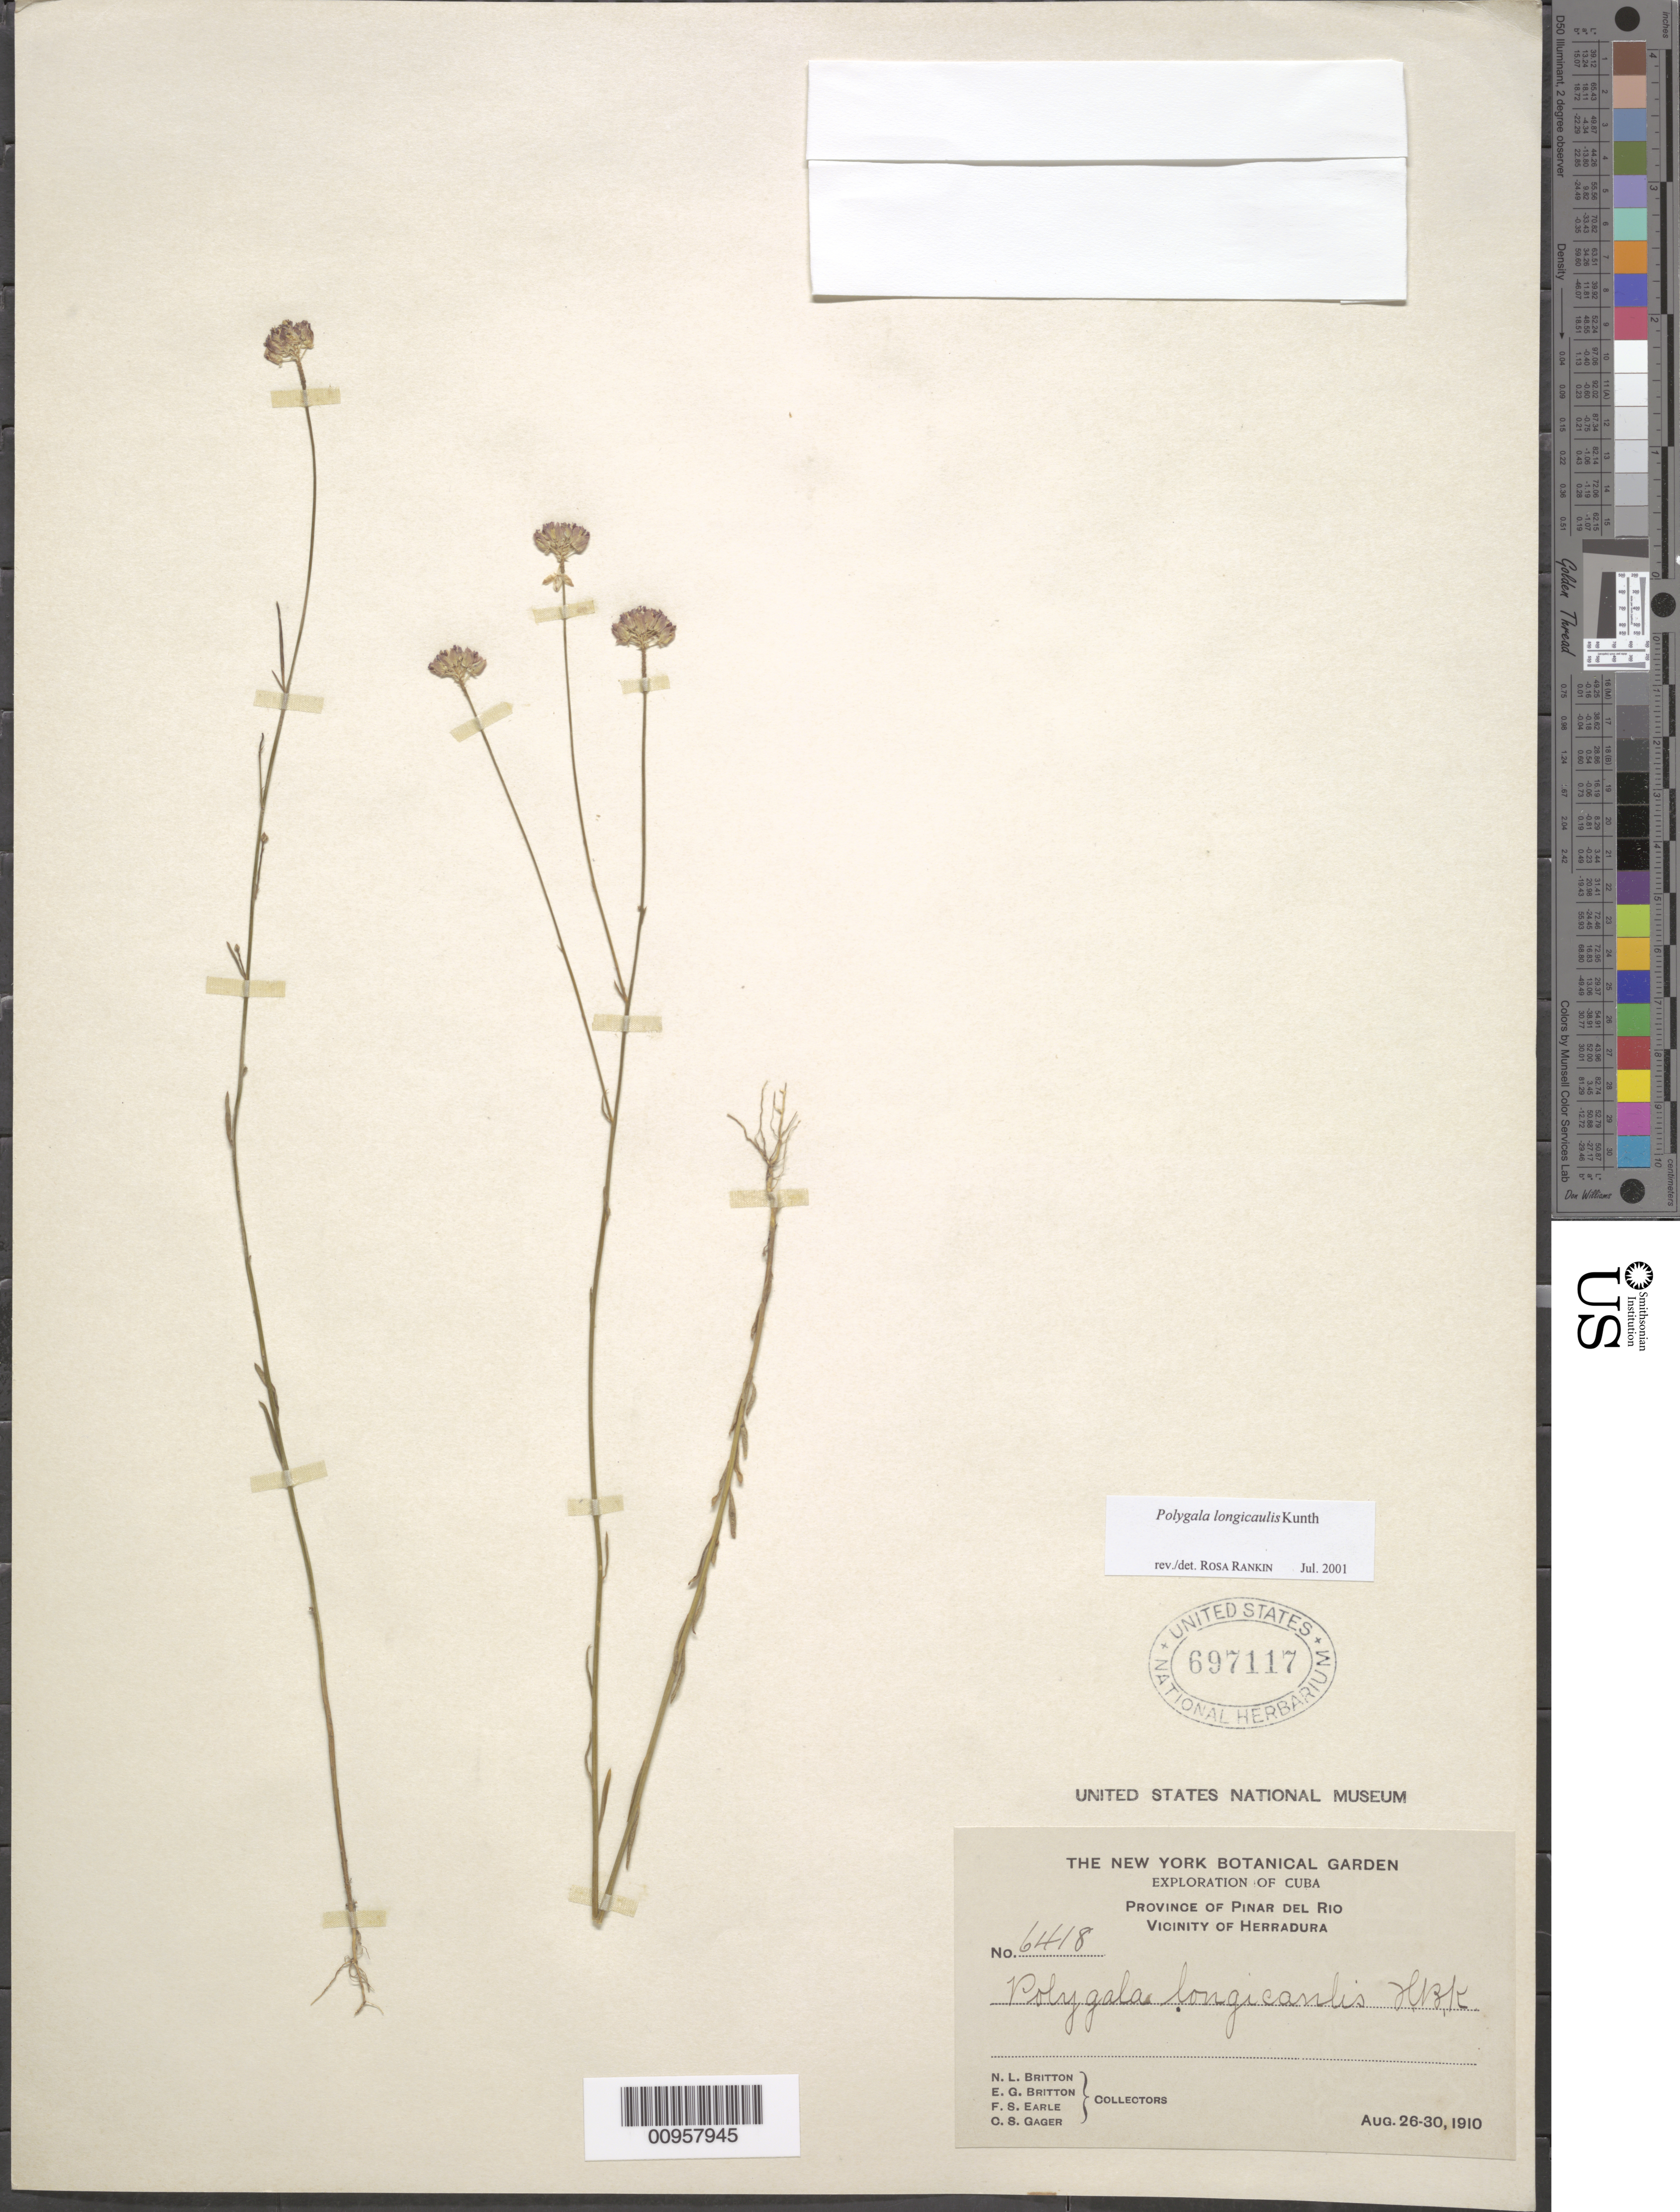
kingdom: Plantae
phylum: Tracheophyta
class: Magnoliopsida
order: Fabales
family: Polygalaceae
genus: Polygala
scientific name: Polygala longicaulis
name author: Kunth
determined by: Rankin Rodriguez, Rosa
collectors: N. Britton, E. G. Britton, F. S. Earle & C. Gager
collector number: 6418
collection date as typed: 26 Aug 1910 to 30 Aug 1910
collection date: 1910-08-26/1910-08-30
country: Cuba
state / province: Pinar del Rio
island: Cuba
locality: Vicinity of Herradura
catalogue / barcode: US 697117